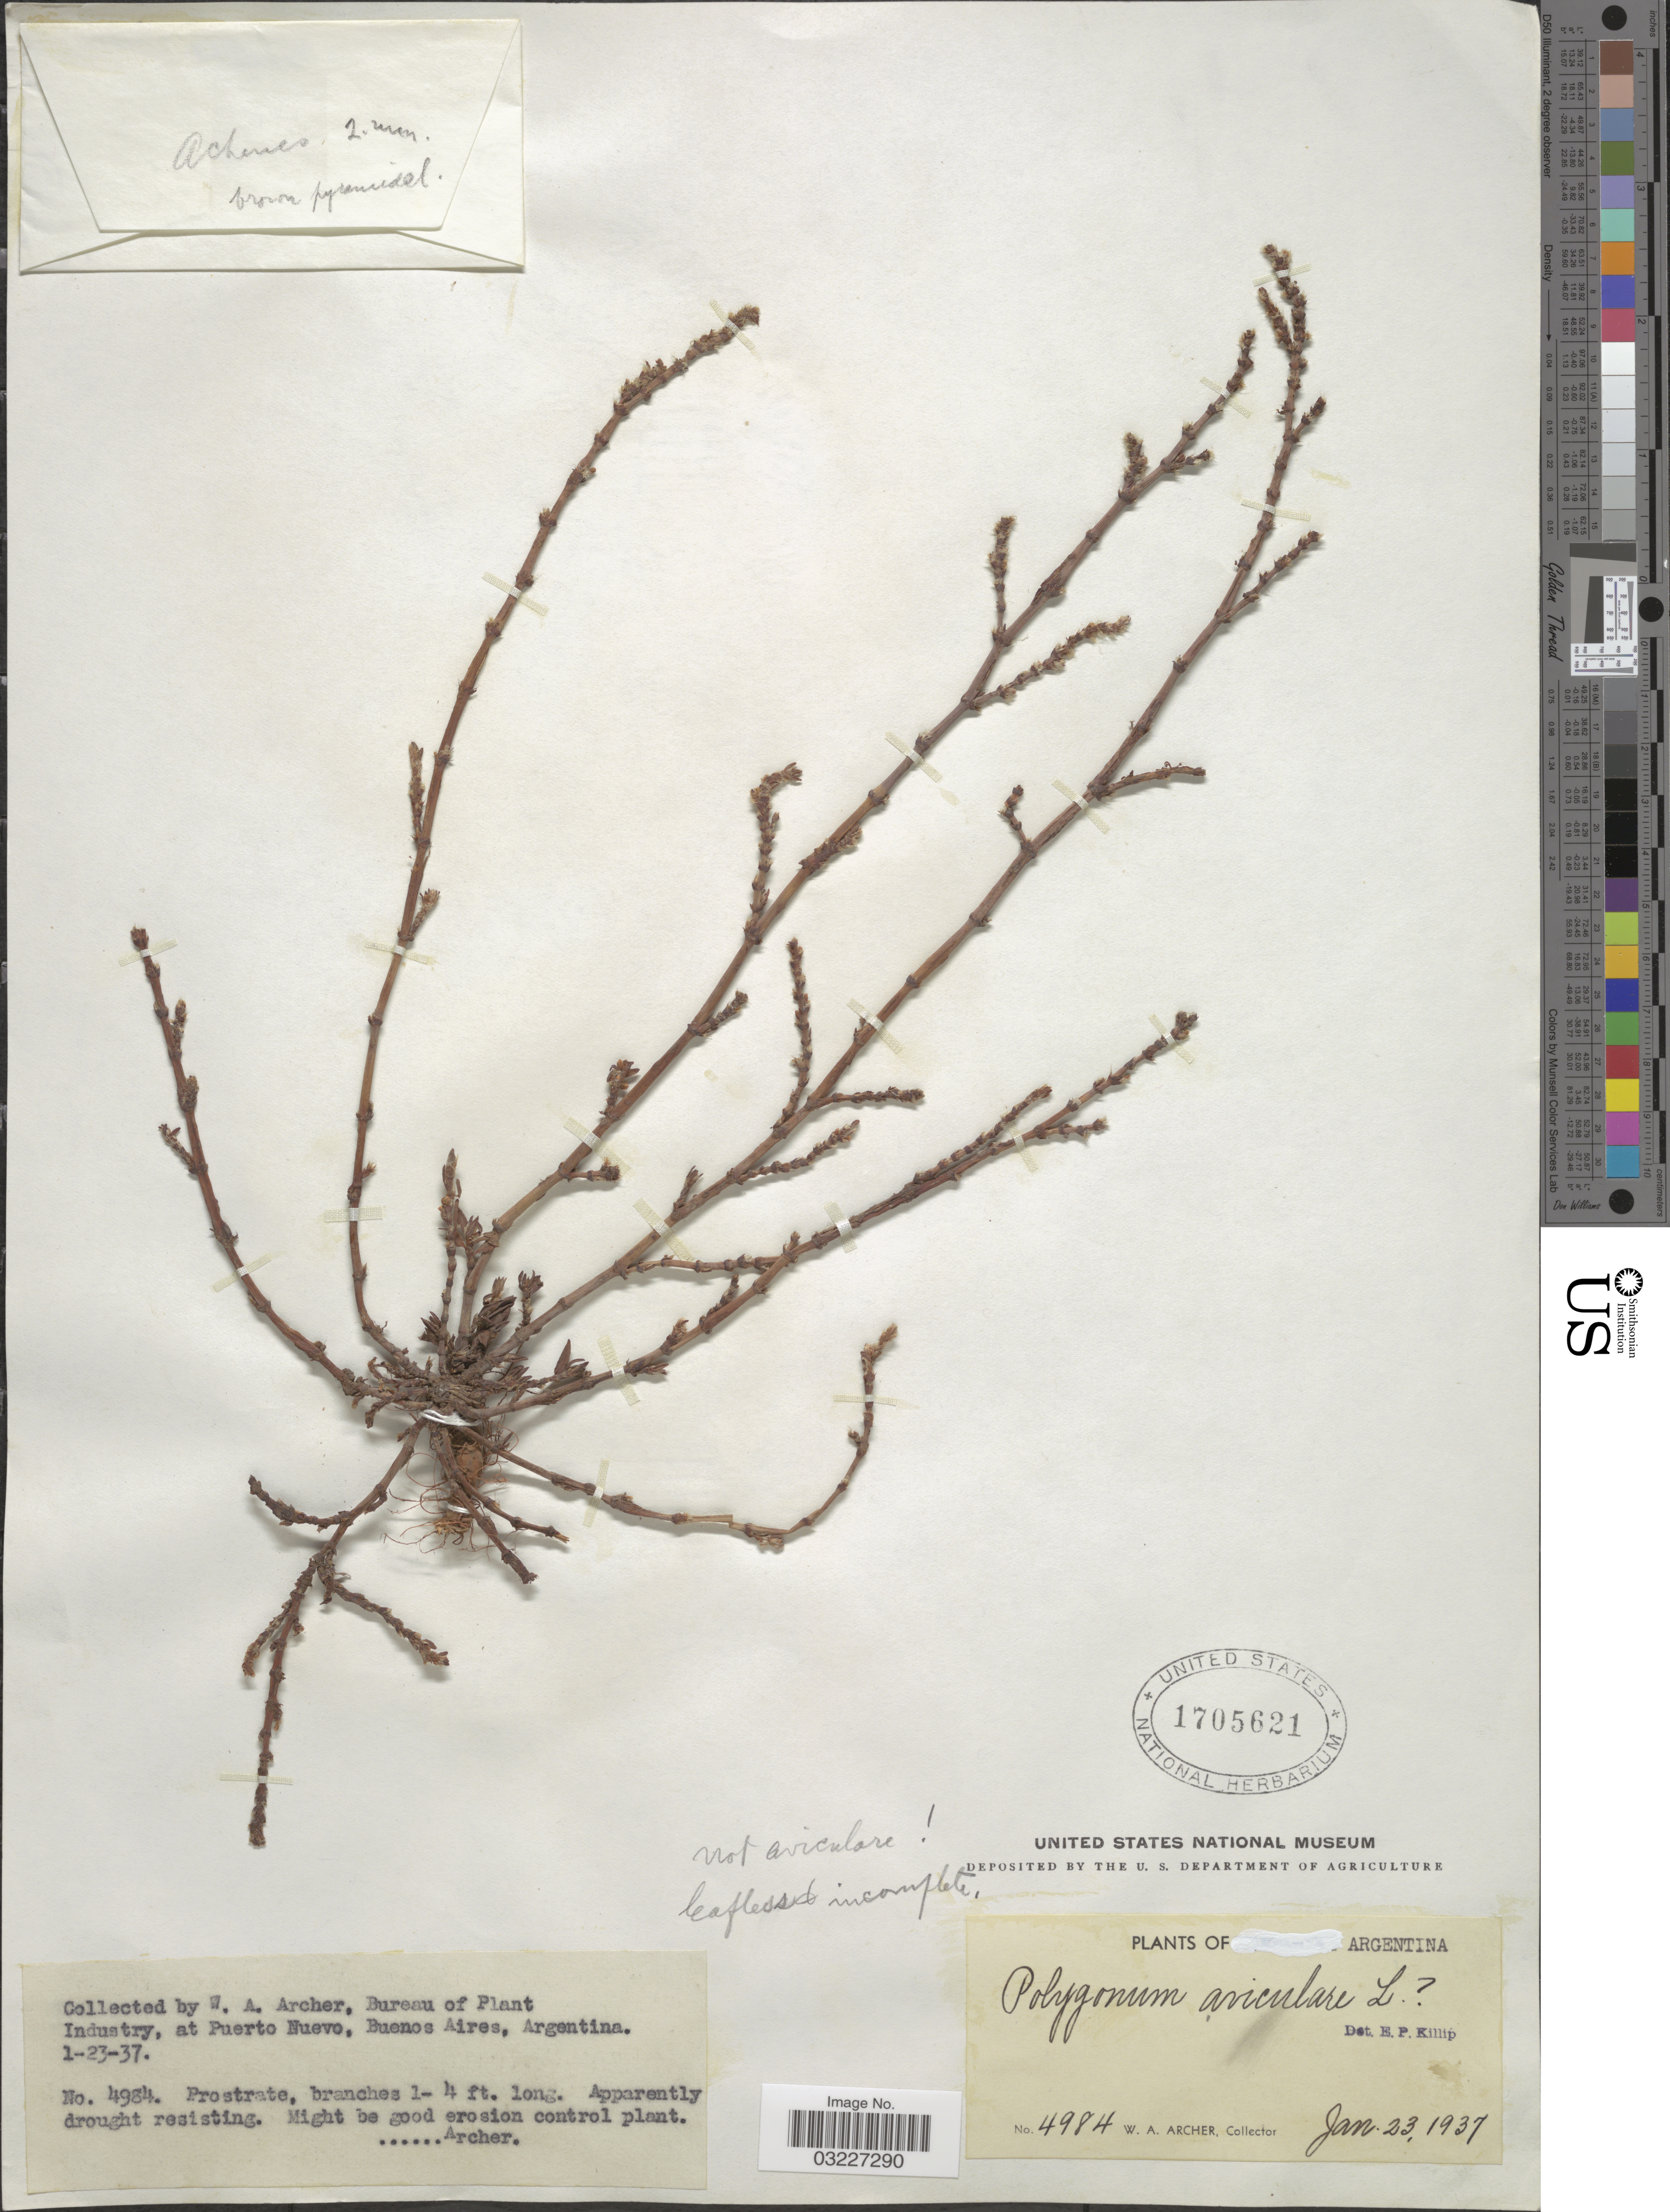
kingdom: Plantae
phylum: Tracheophyta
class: Magnoliopsida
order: Caryophyllales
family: Polygonaceae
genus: Polygonum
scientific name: Polygonum sp.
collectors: W. Archer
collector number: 4984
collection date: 1937-01-23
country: Argentina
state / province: Buenos Aires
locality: Puerto Nuevo.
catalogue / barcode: US 1705621